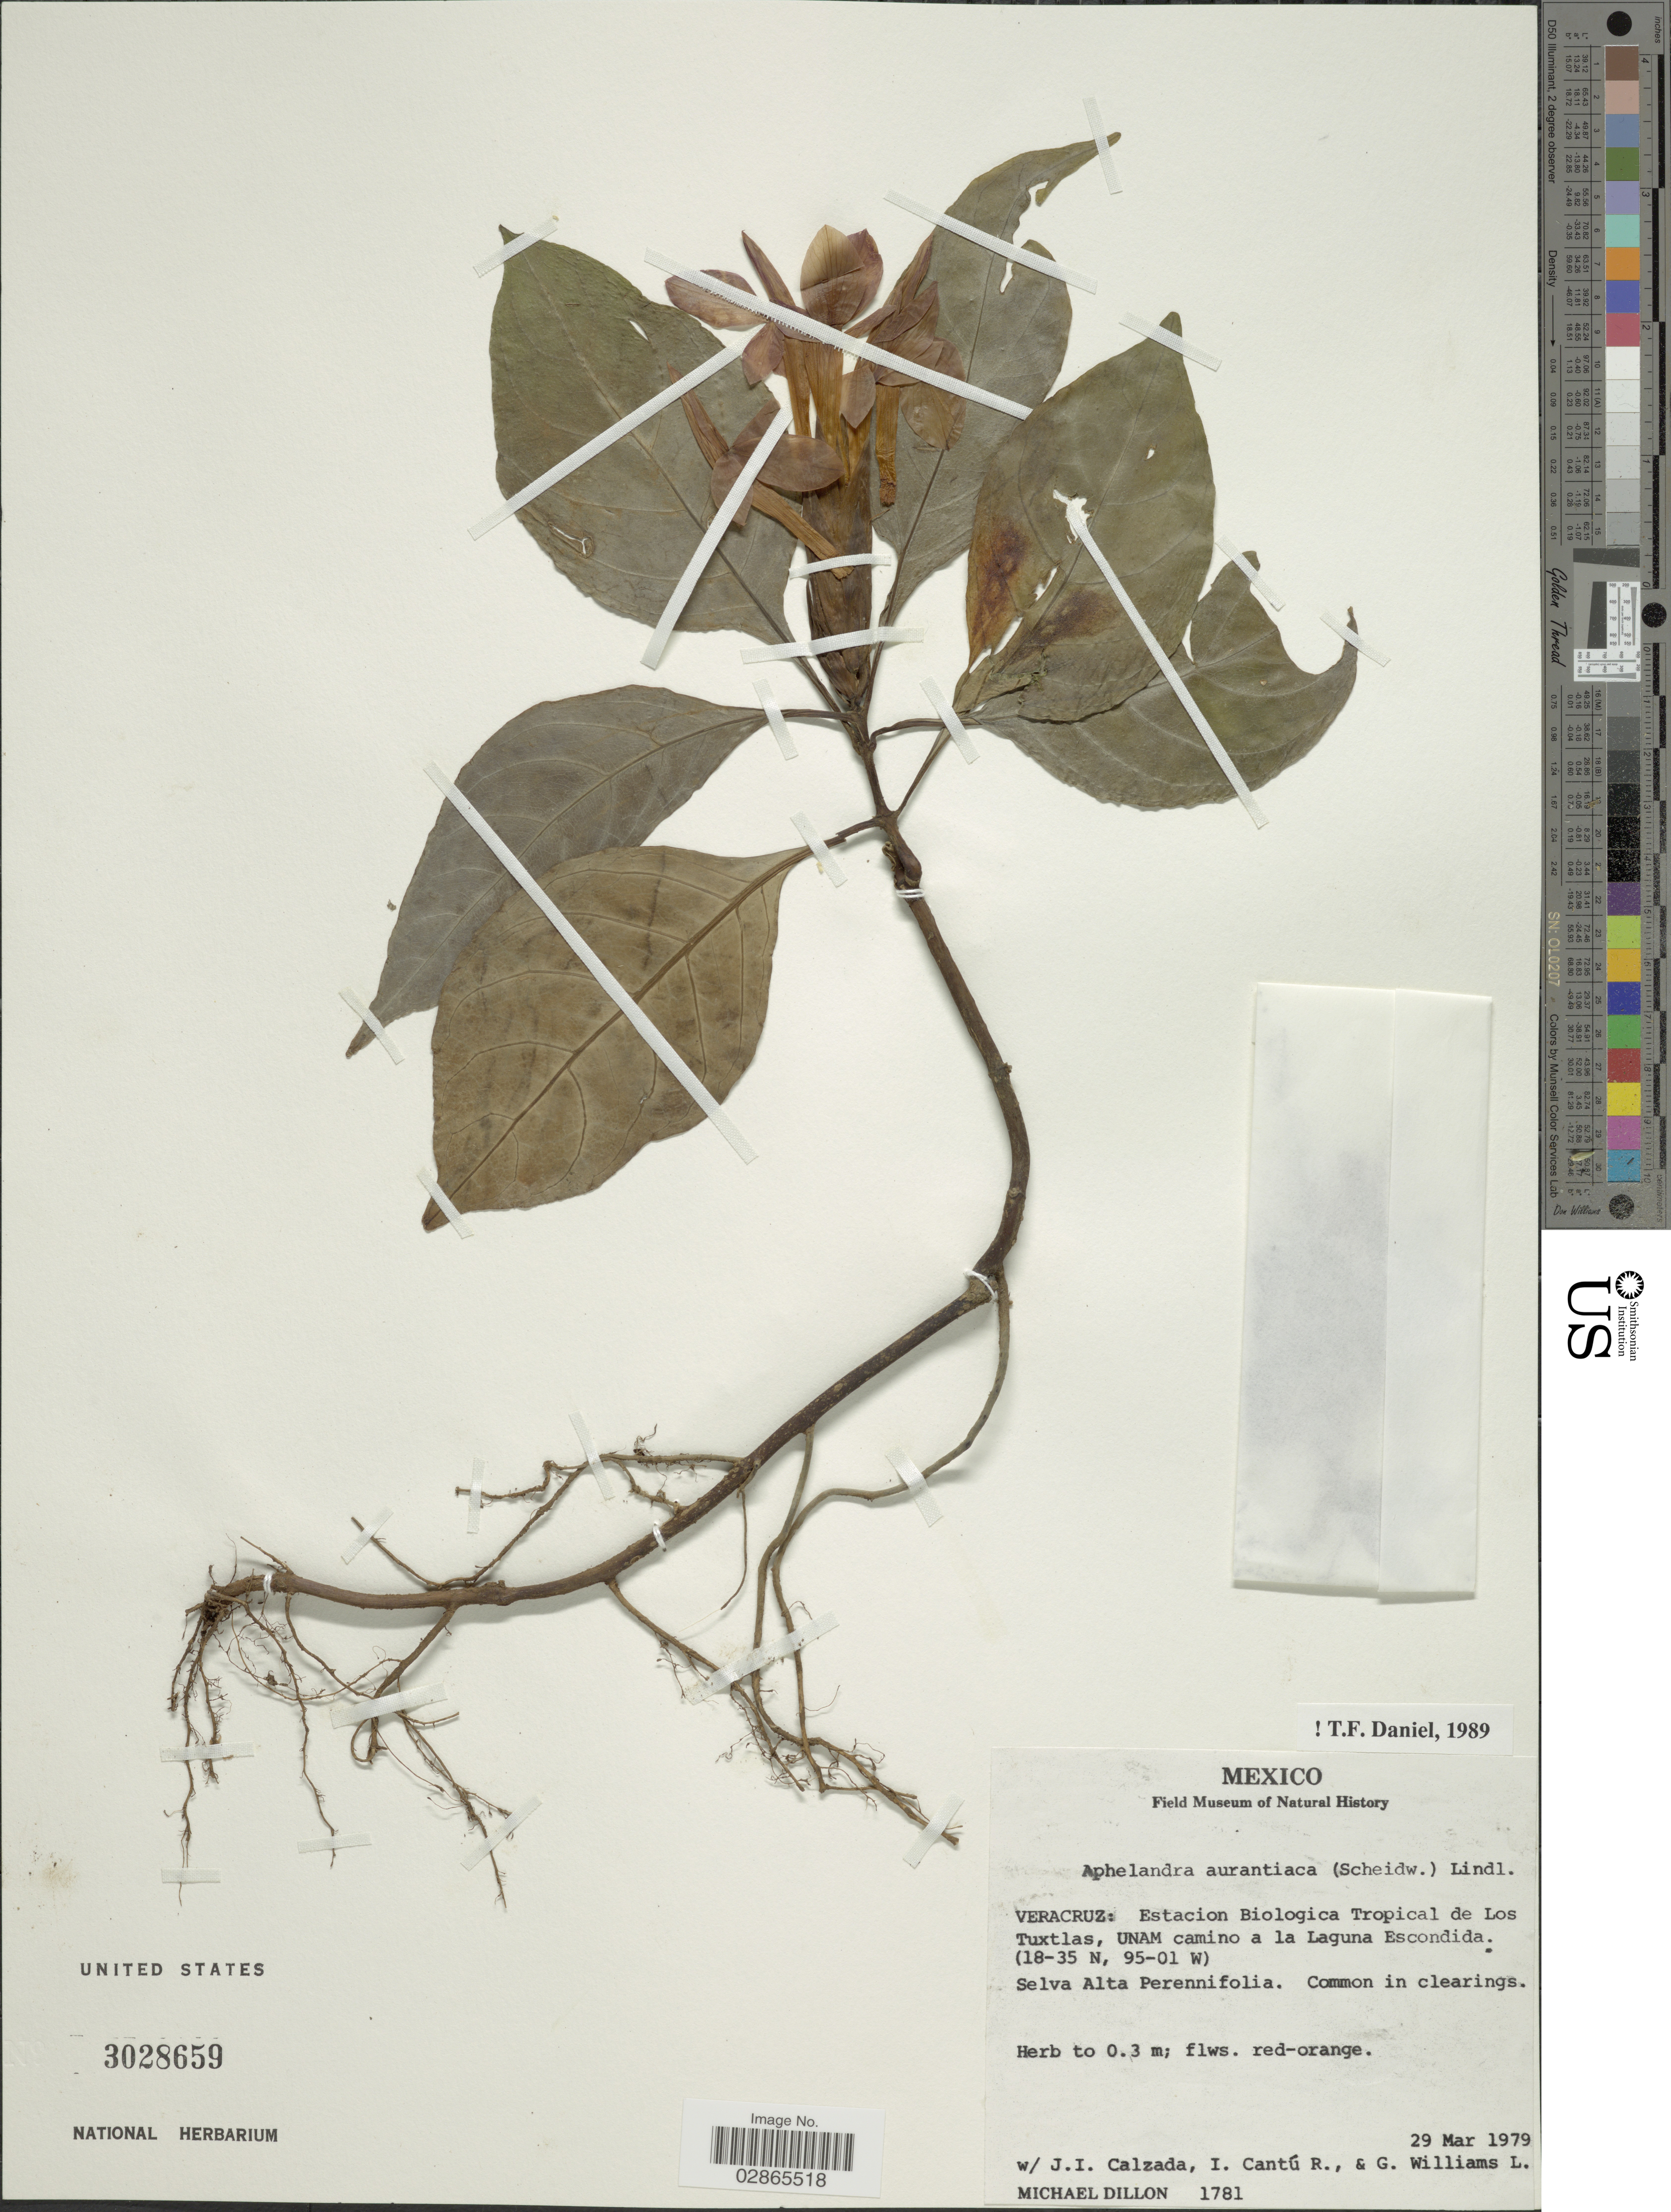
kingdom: Plantae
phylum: Tracheophyta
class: Magnoliopsida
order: Lamiales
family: Acanthaceae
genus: Aphelandra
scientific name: Aphelandra aurantiaca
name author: (Scheidw.) Lindl.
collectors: M. Dillion, J. I. Calzada, I. Cantu R. & G. Williams L.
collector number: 1781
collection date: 1979-03-29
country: Mexico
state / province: Veracruz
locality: Veracruz: Estacion Biologica Tropical de Los Tuxtlas, UNAM camino a la Laguna Escondida.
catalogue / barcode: US 3028659